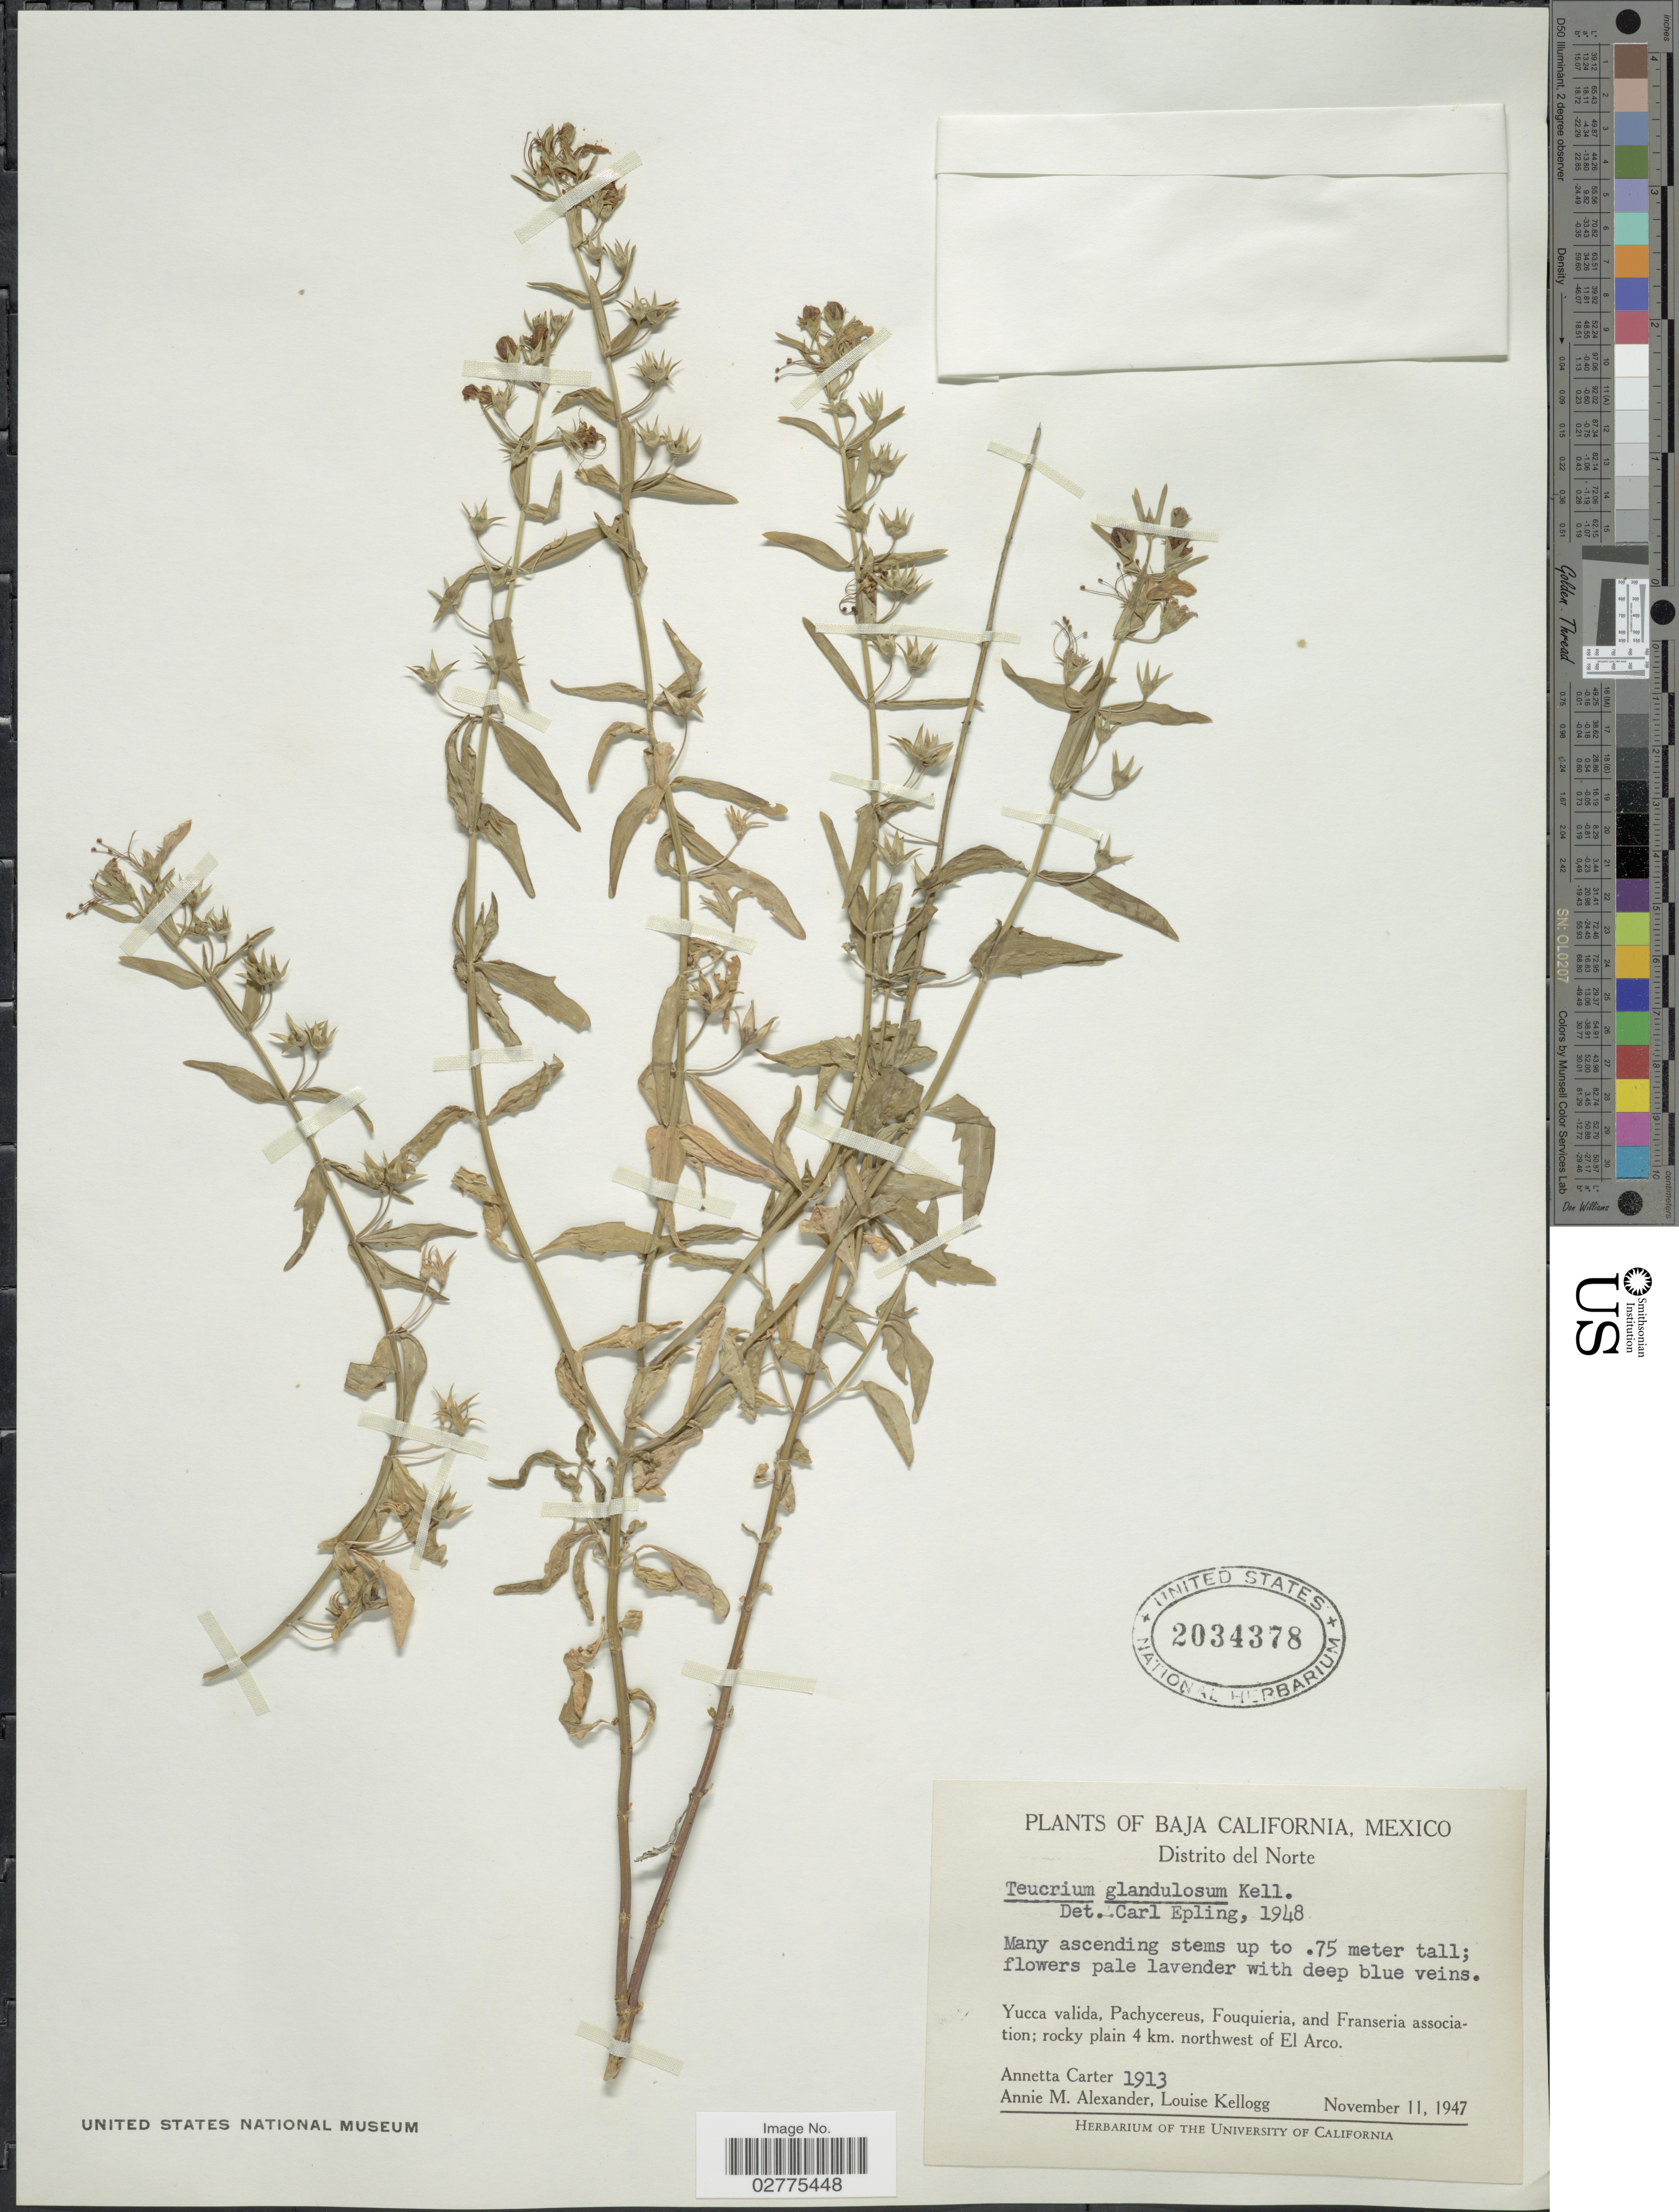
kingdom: Plantae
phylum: Tracheophyta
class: Magnoliopsida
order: Lamiales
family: Lamiaceae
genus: Teucrium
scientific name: Teucrium glandulosum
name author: Kellogg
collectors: A. Carter, A. M. Alexander & L. Kellogg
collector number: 1913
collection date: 1947-11-11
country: Mexico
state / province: Baja California Norte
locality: Distrito del Norte, Yucca valida, Pachycereus, Fouquieria, and Franseria association; rocky plain 4 km. northwest of El Arco.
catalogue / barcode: US 2034378